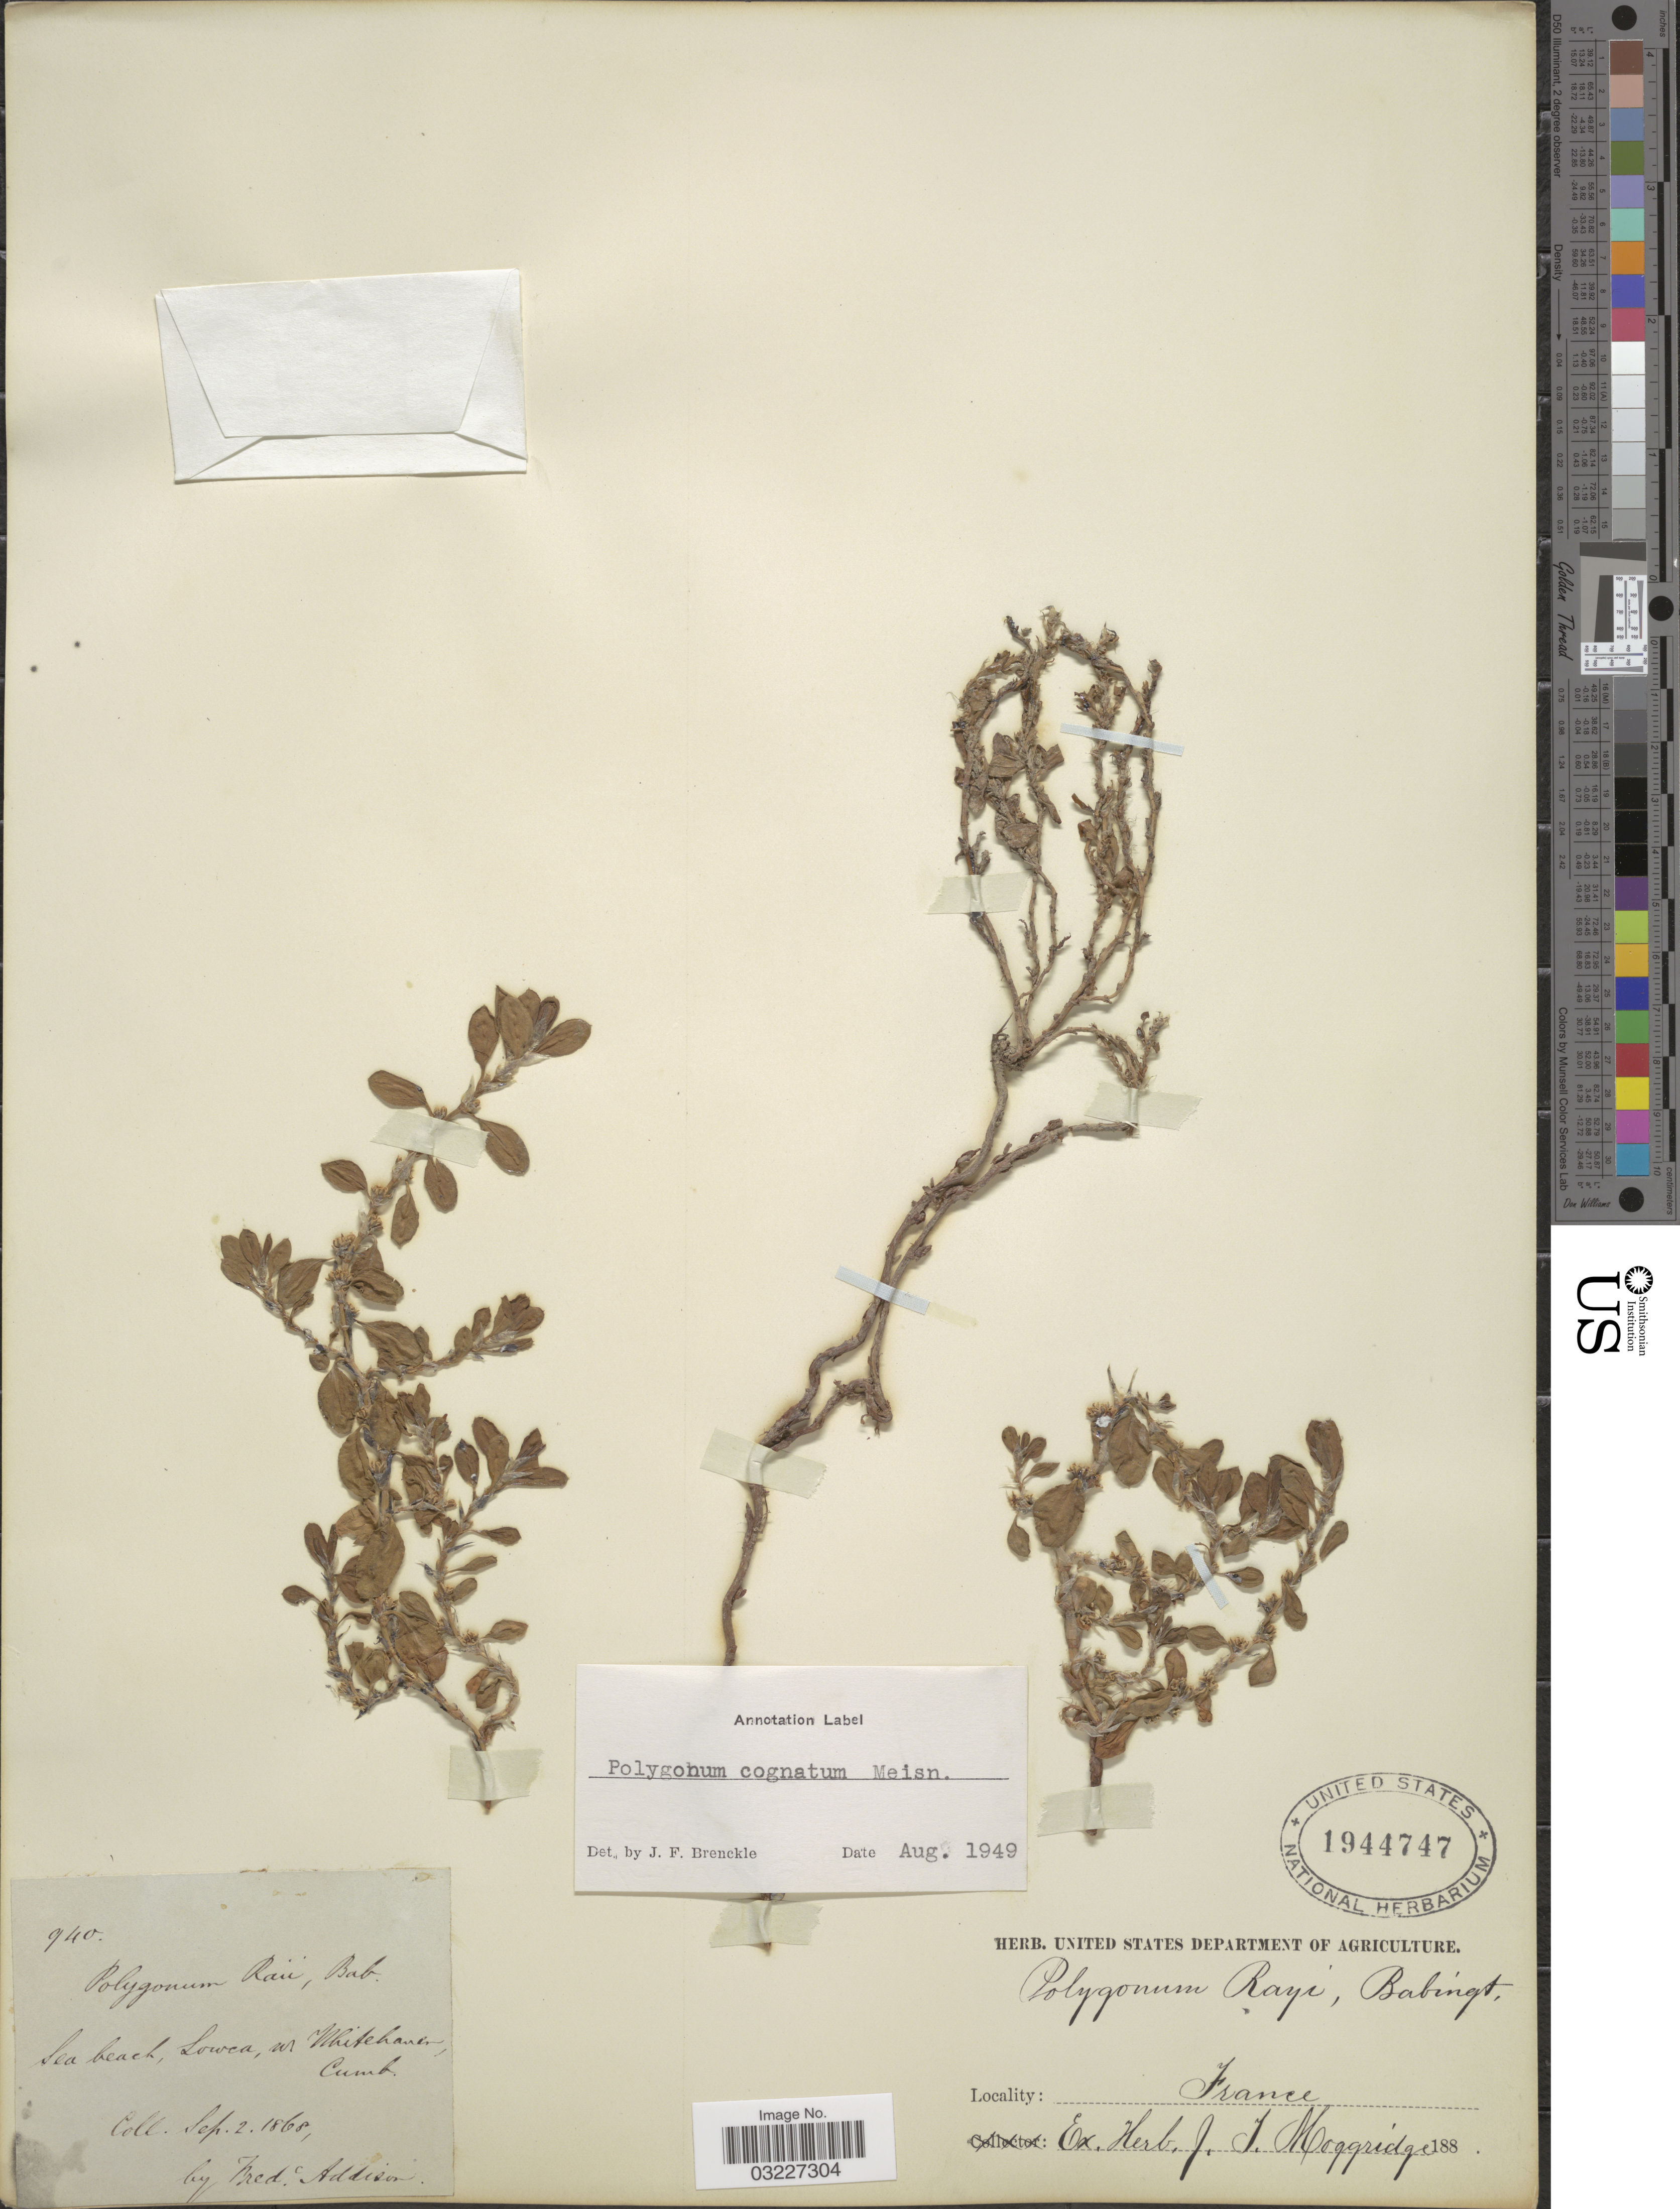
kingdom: Plantae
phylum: Tracheophyta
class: Magnoliopsida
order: Caryophyllales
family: Polygonaceae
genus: Polygonum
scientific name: Polygonum cognatum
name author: Meisn.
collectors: F. Addison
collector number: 940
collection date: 1868-09-02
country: France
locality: Sea beach, Lowea, nr Whitehauer [interpreted], Cumb.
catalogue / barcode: US 1944747